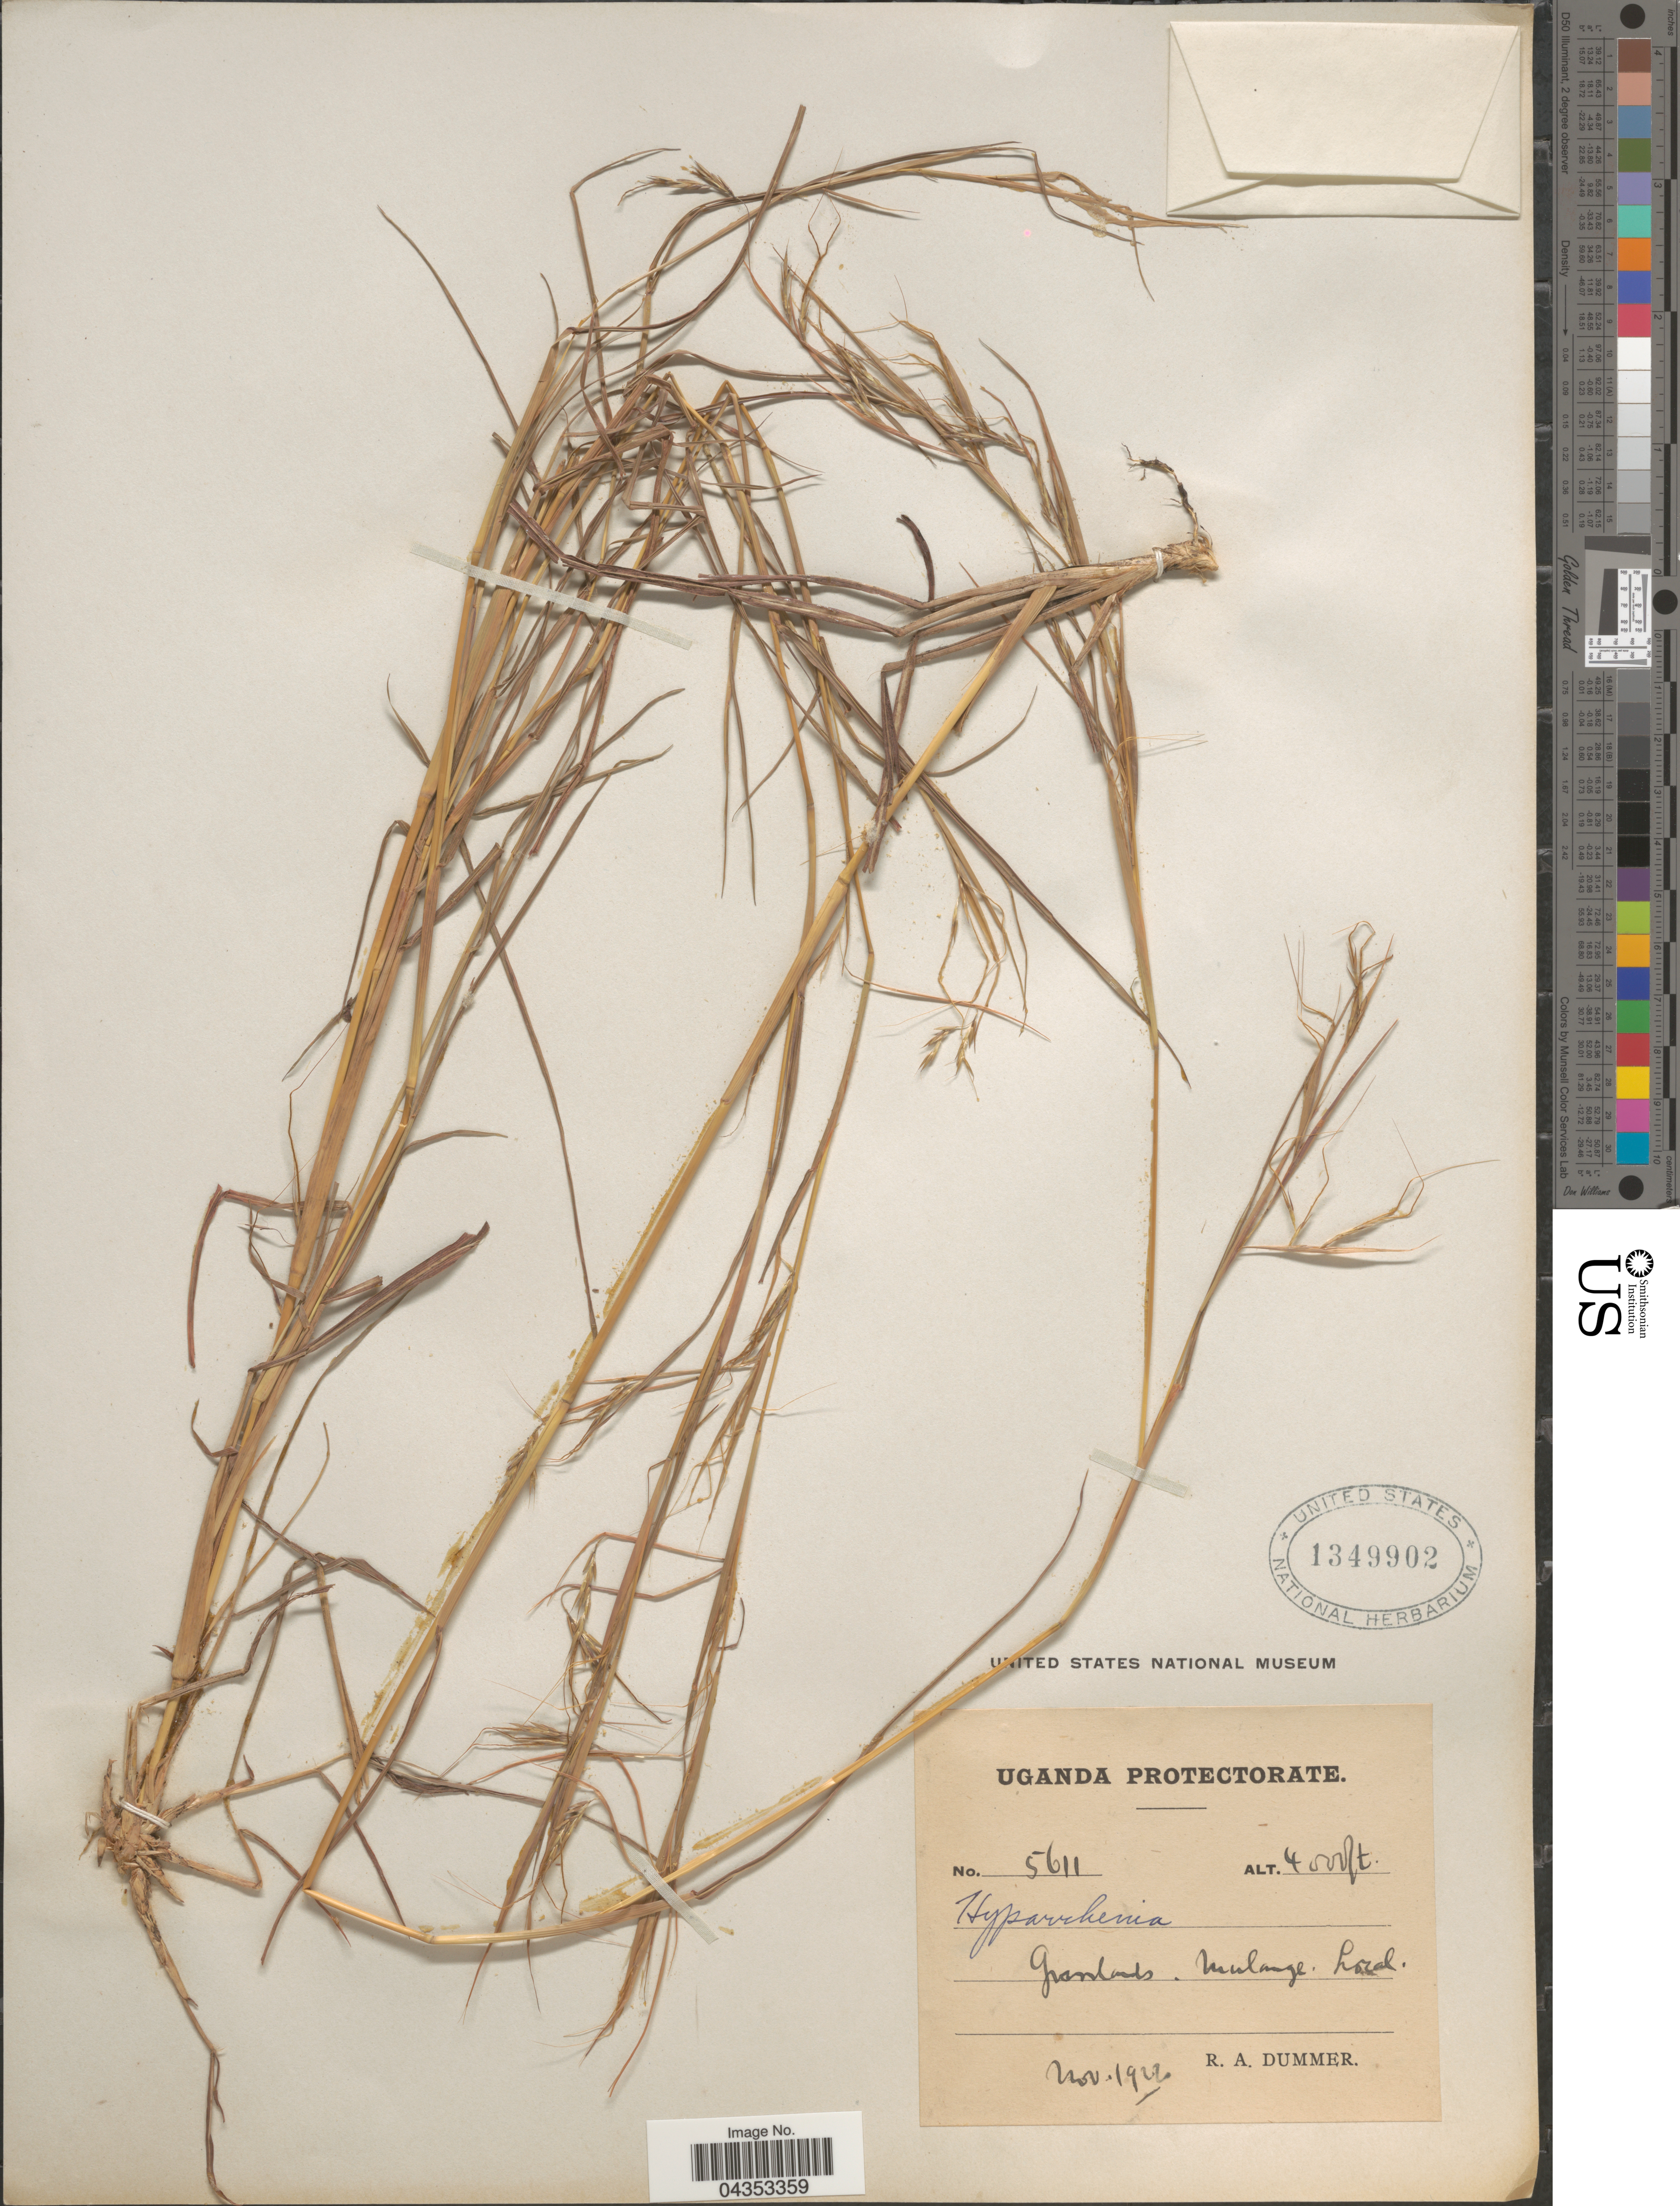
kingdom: Plantae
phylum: Tracheophyta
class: Liliopsida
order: Poales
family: Poaceae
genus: Hyparrhenia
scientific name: Hyparrhenia filipendula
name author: (Hochr.) Stapf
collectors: R. Dümmer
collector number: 5611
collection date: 1922-11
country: Uganda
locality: Uganda Protectorate. Grasslands, Mulange.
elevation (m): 1219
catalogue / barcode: US 1349902